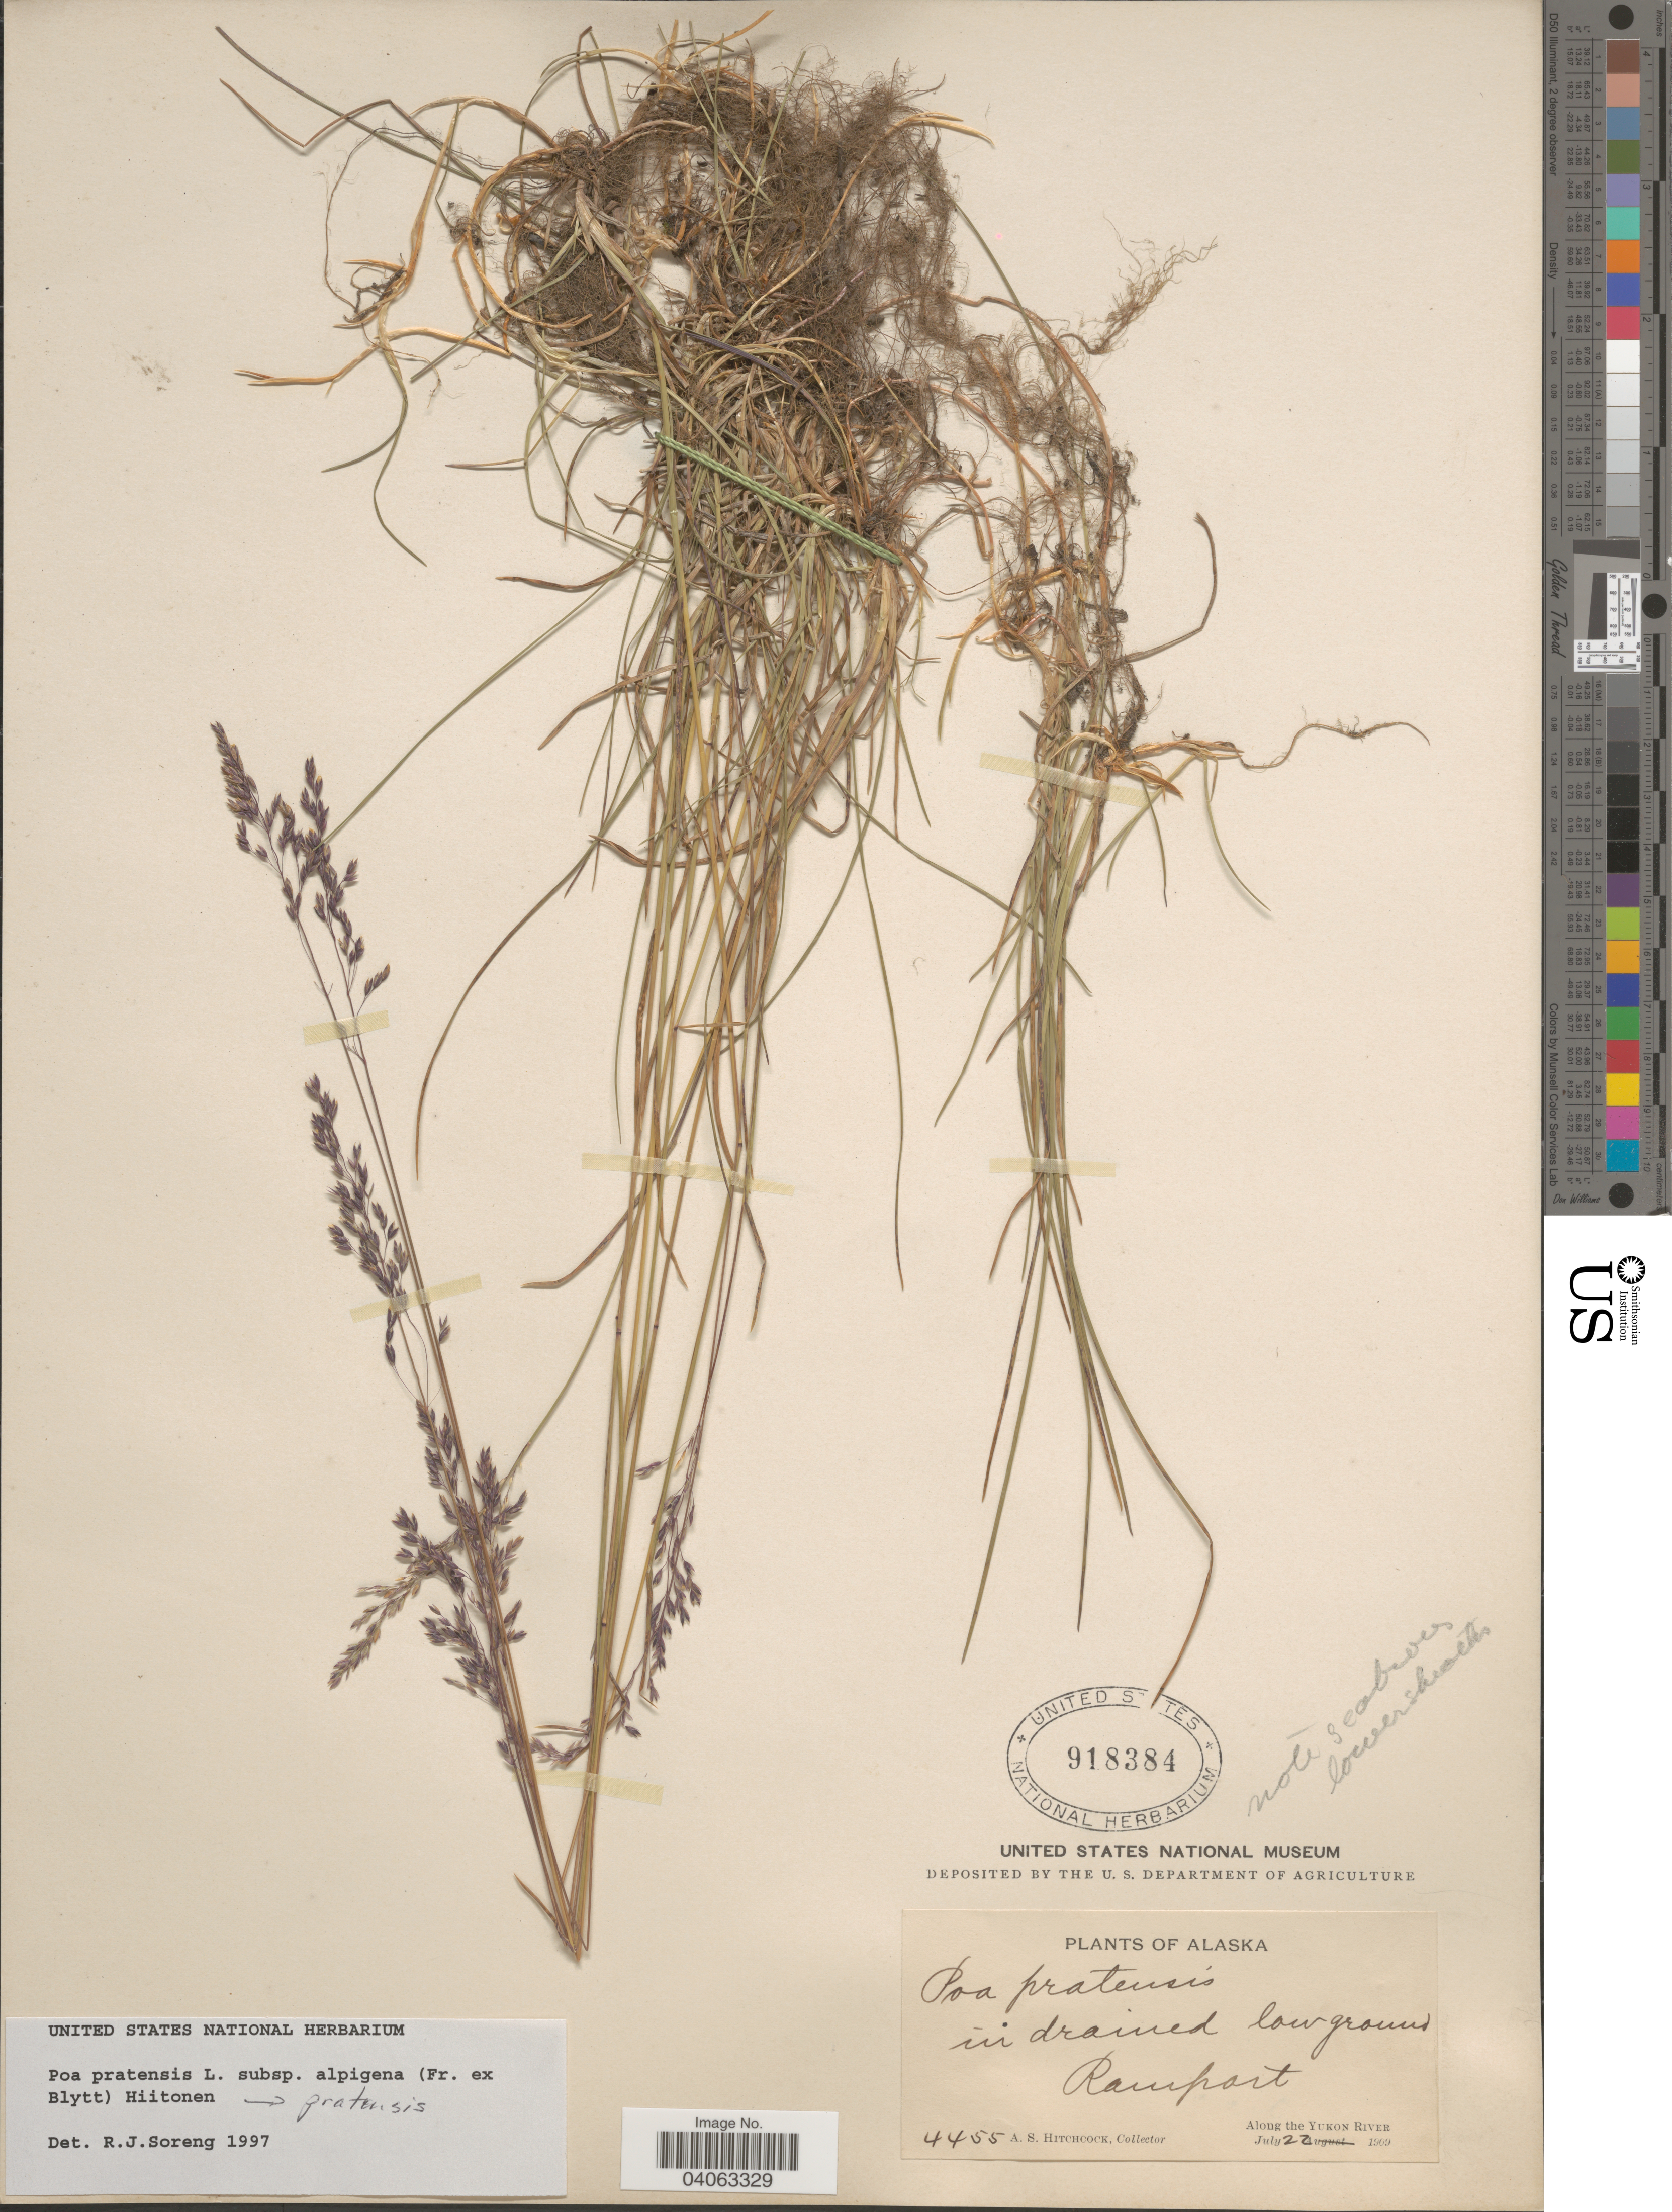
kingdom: Plantae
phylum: Tracheophyta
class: Liliopsida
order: Poales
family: Poaceae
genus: Poa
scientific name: Poa pratensis subsp. alpigena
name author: (Lindm.) Hiitonen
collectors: A. S. Hitchcock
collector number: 4455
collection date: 1909-07-22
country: United States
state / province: Alaska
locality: Rampart. Along the Yukon River.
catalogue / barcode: US 918384